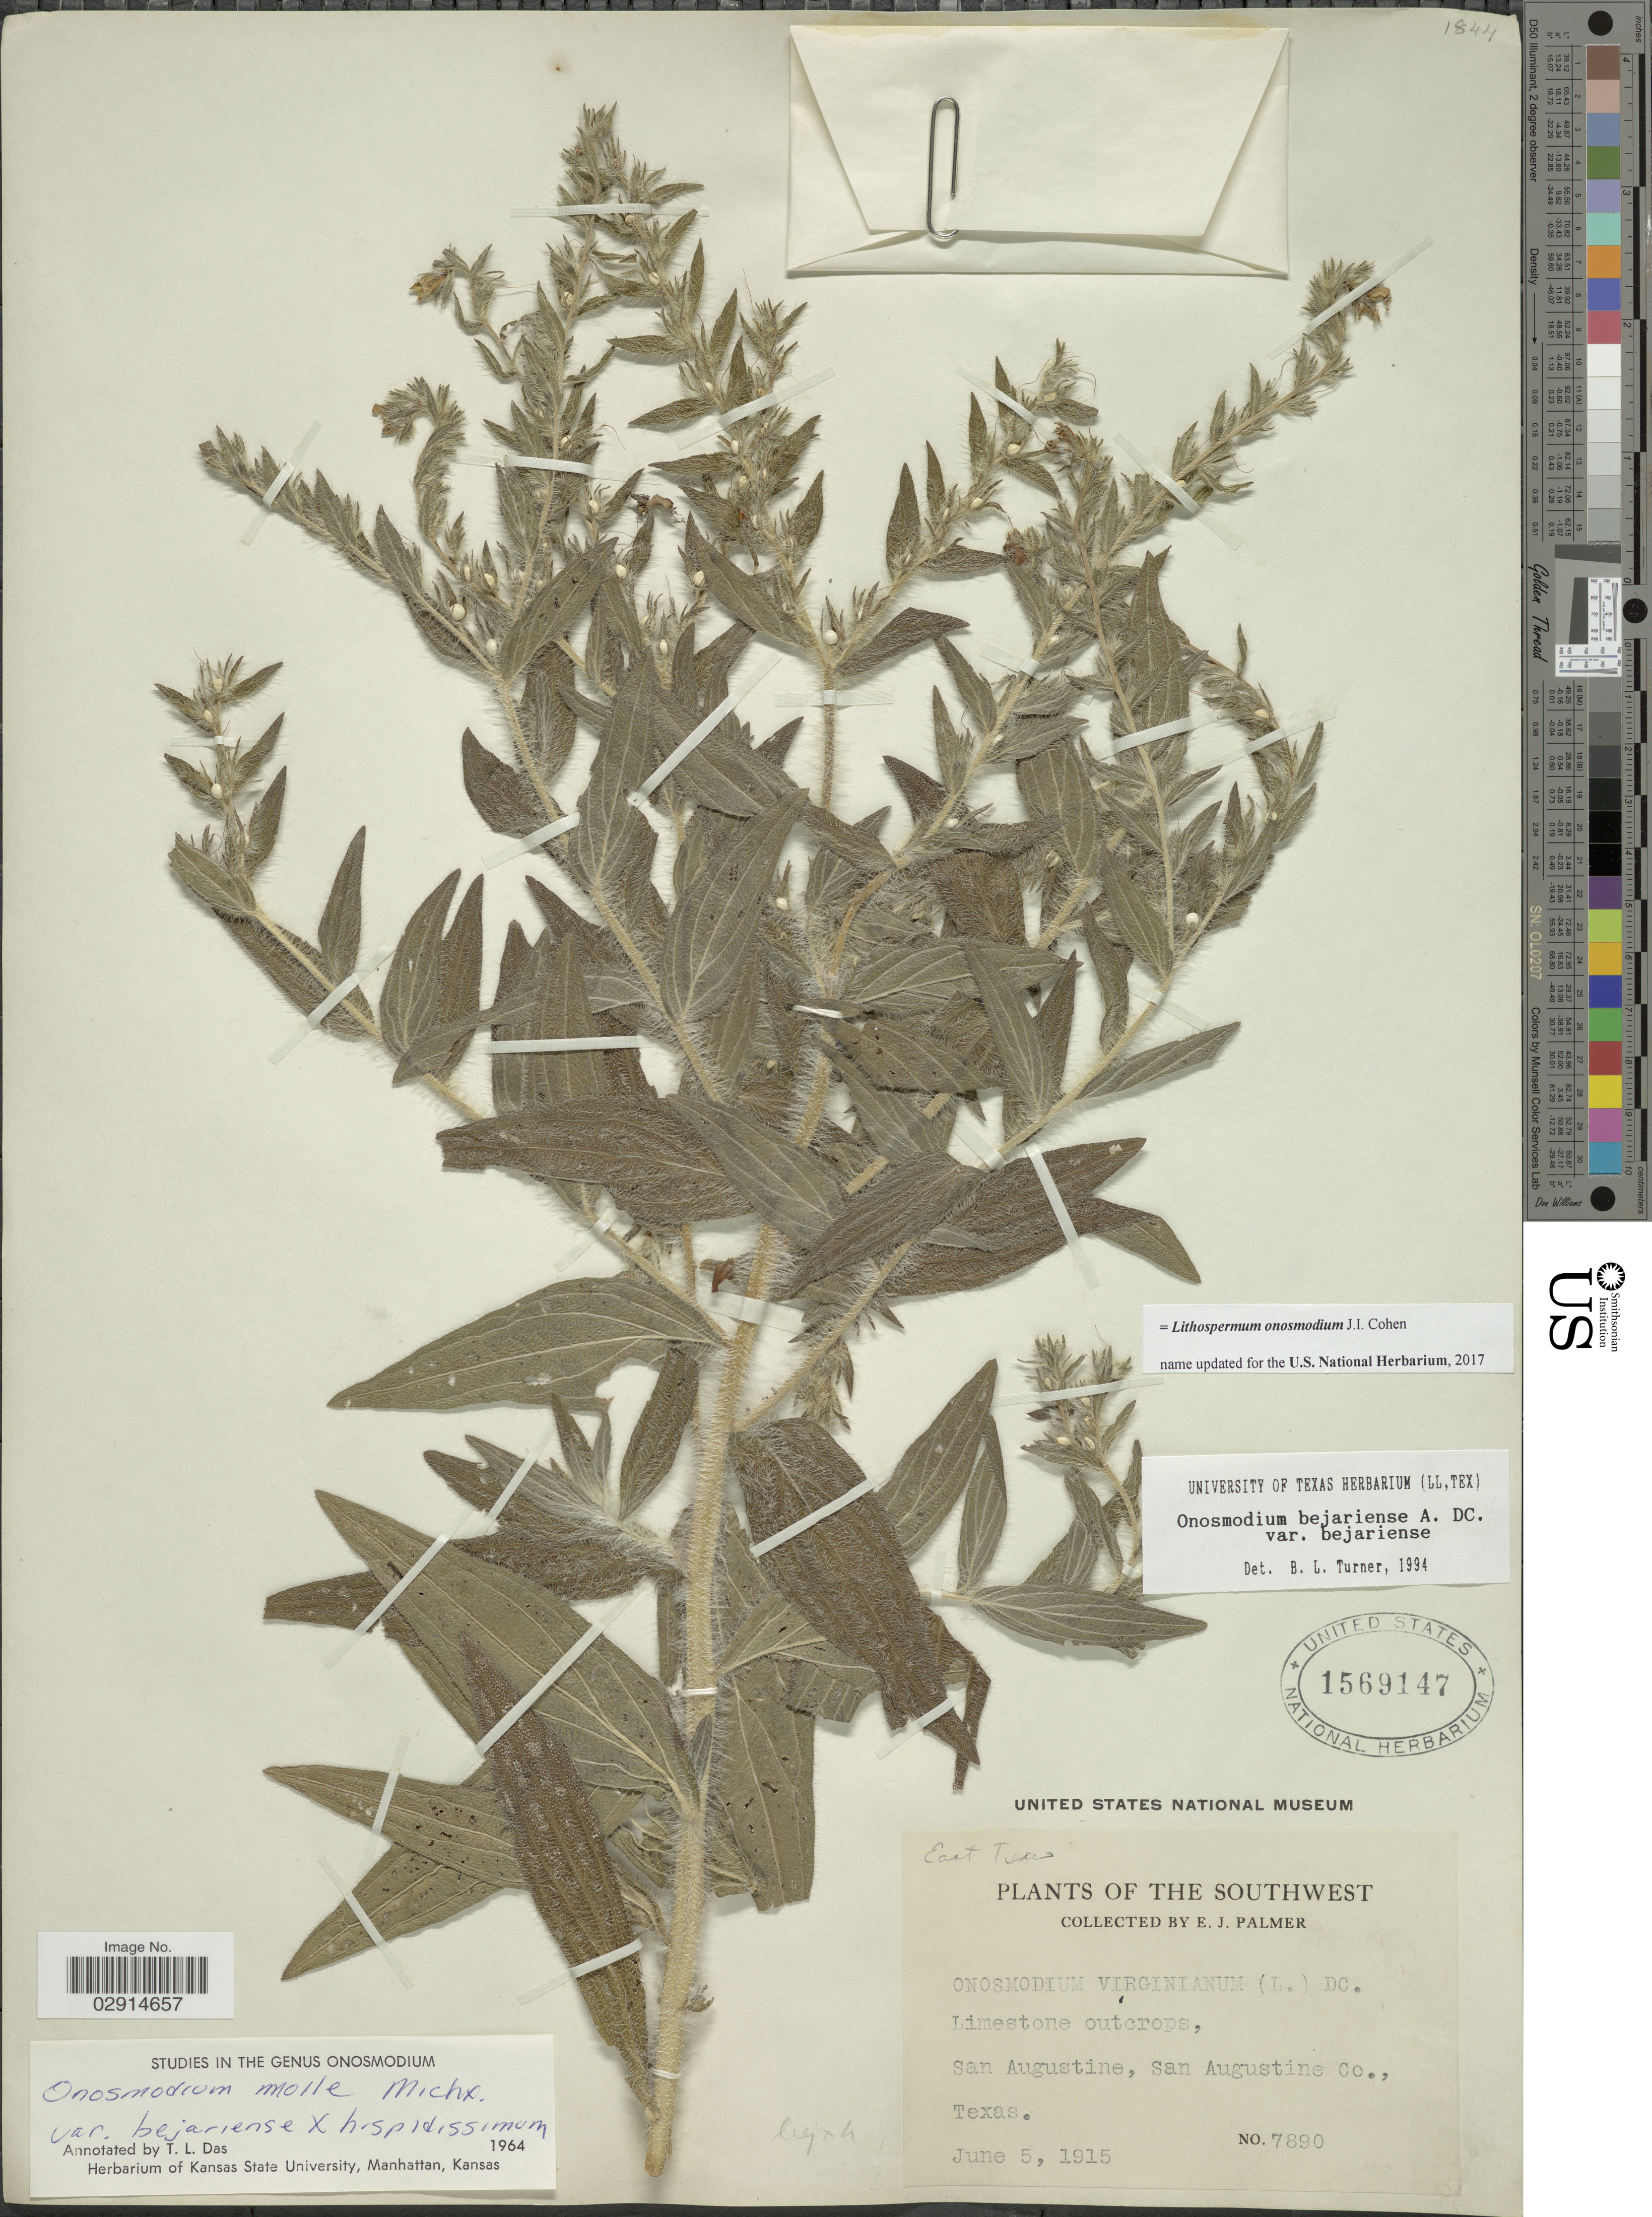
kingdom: Plantae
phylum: Tracheophyta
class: Magnoliopsida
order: Boraginales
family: Boraginaceae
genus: Lithospermum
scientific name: Lithospermum onosmodium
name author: Cohen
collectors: E. J. Palmer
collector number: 7890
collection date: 1915-06-05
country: United States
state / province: Texas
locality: East Texas, The Southwest, San Augustine, San Augustine Co.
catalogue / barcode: US 1569147